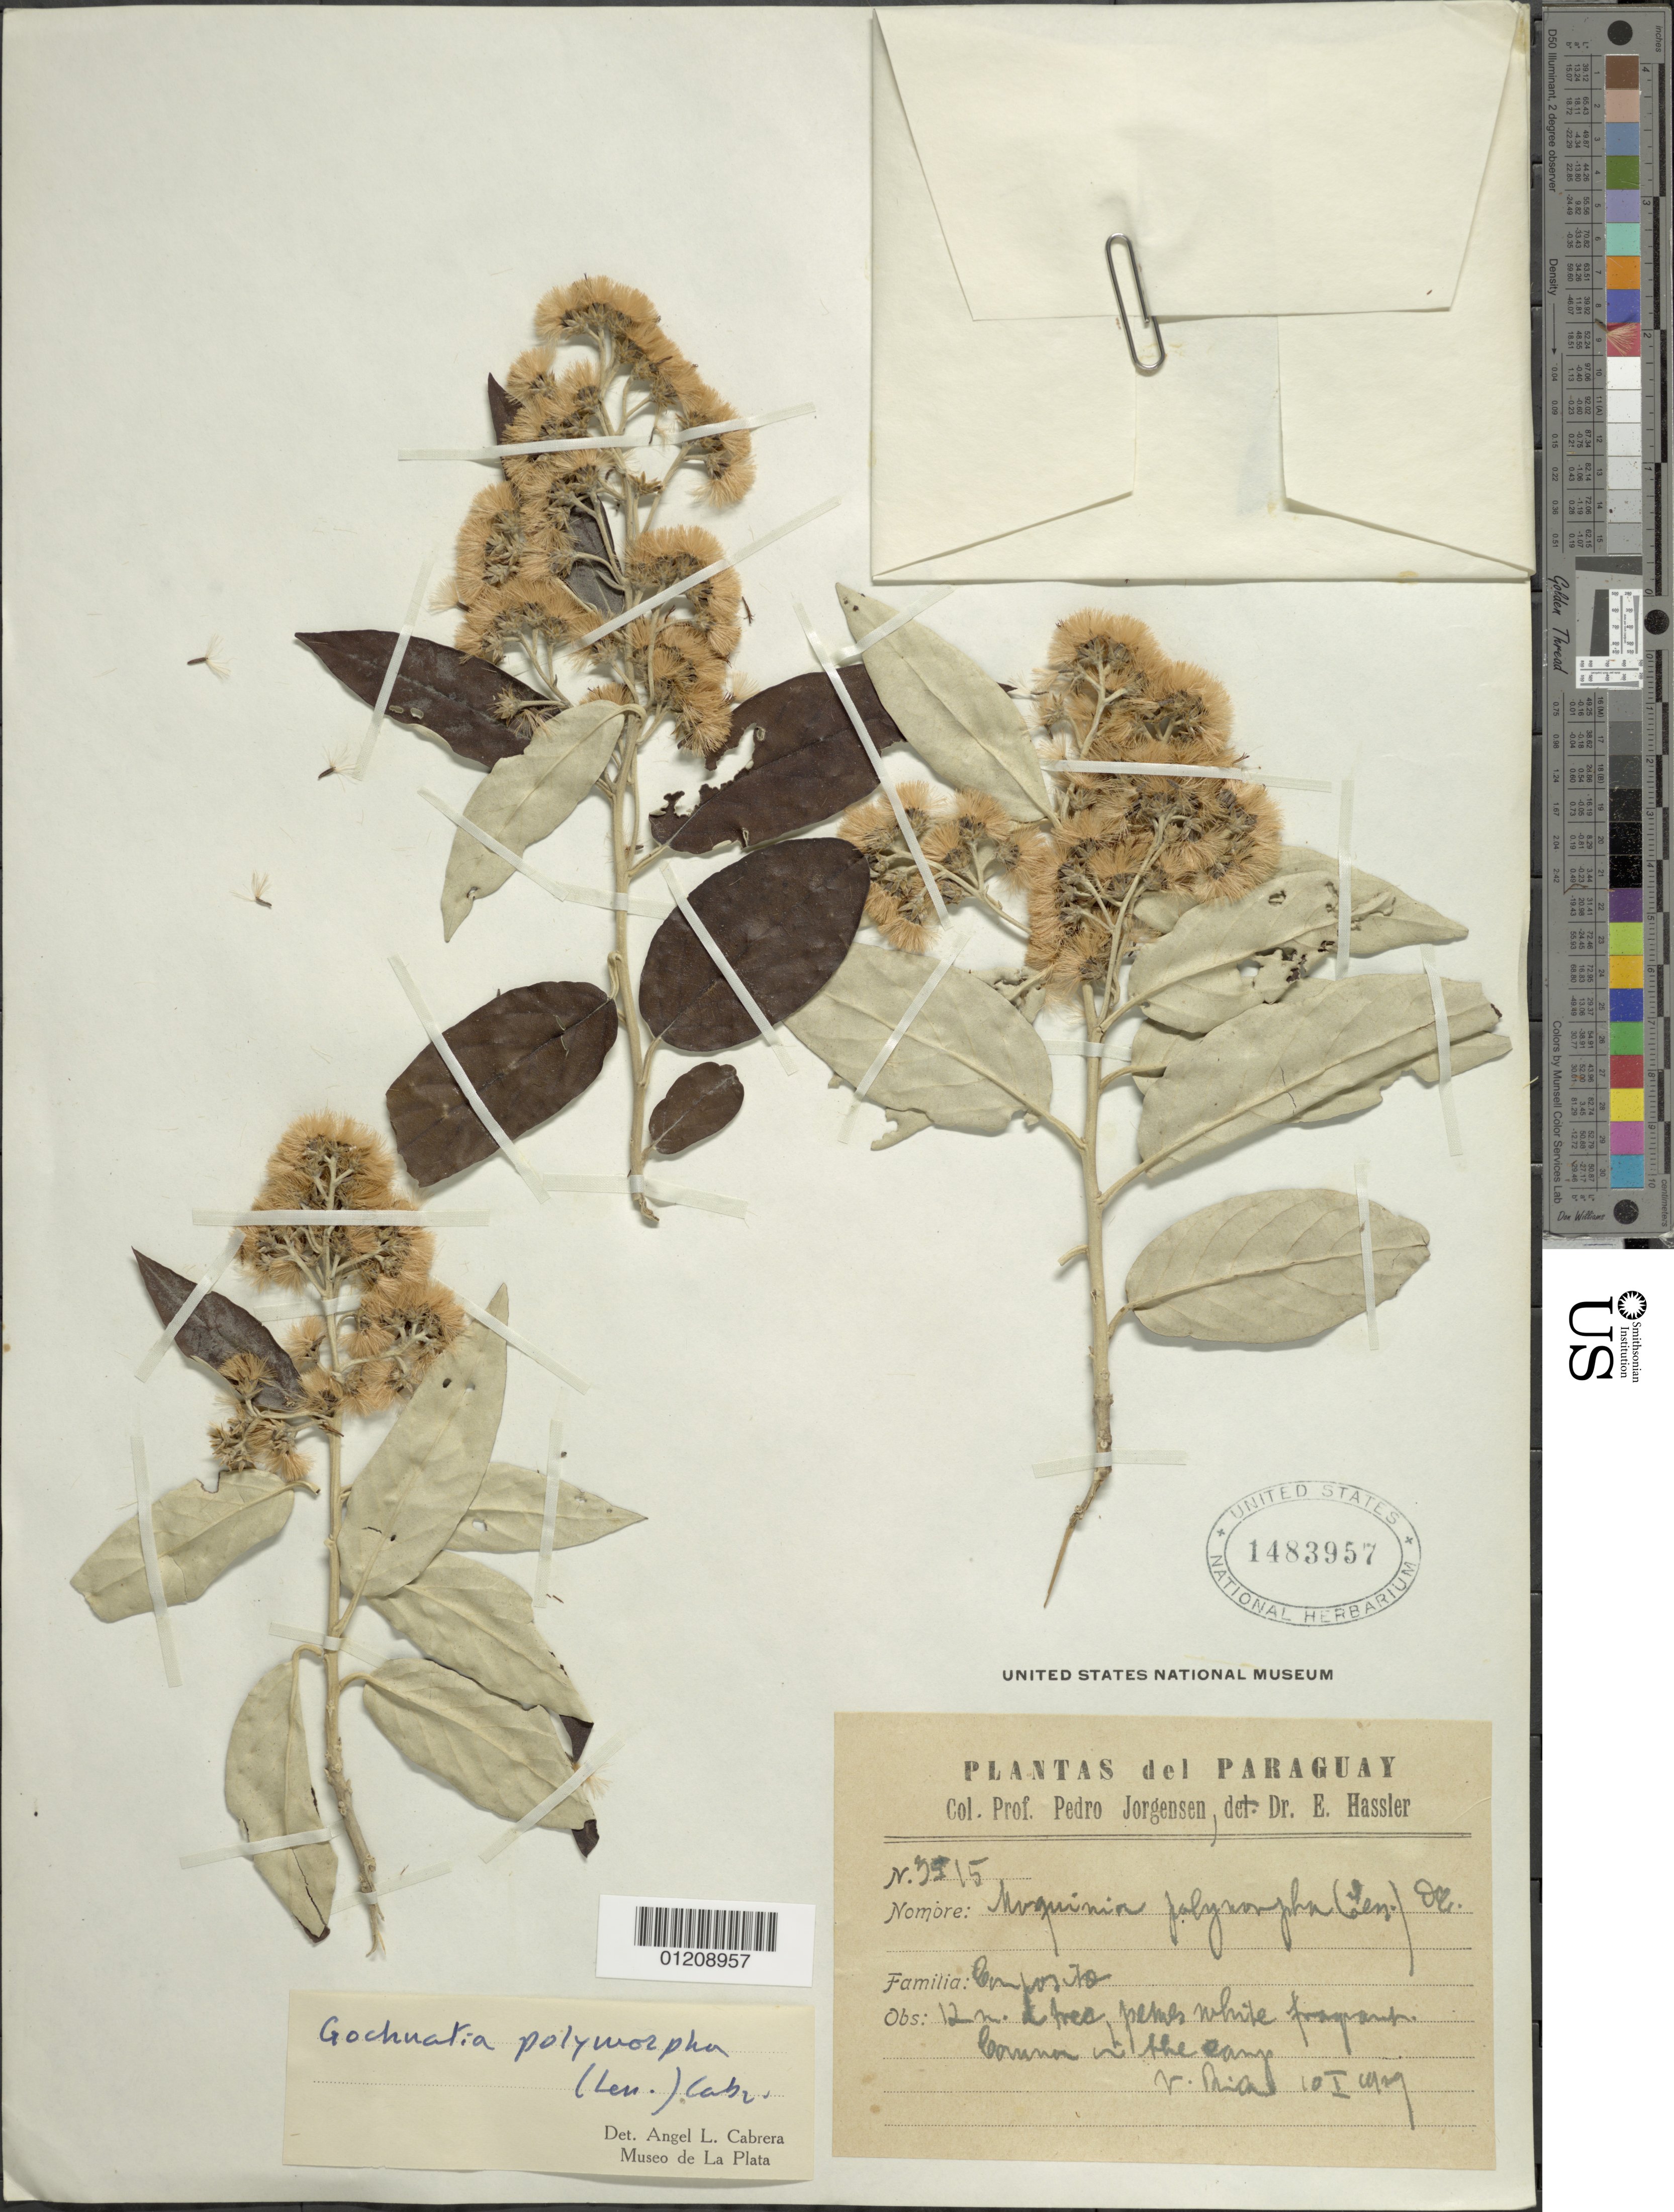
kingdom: Plantae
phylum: Tracheophyta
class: Magnoliopsida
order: Asterales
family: Asteraceae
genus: Moquiniastrum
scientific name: Moquiniastrum polymorphum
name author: (Less.) G. Sancho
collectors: P. Jörgensen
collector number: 3515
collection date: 1929-01-10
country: Paraguay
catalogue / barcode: US 1483957